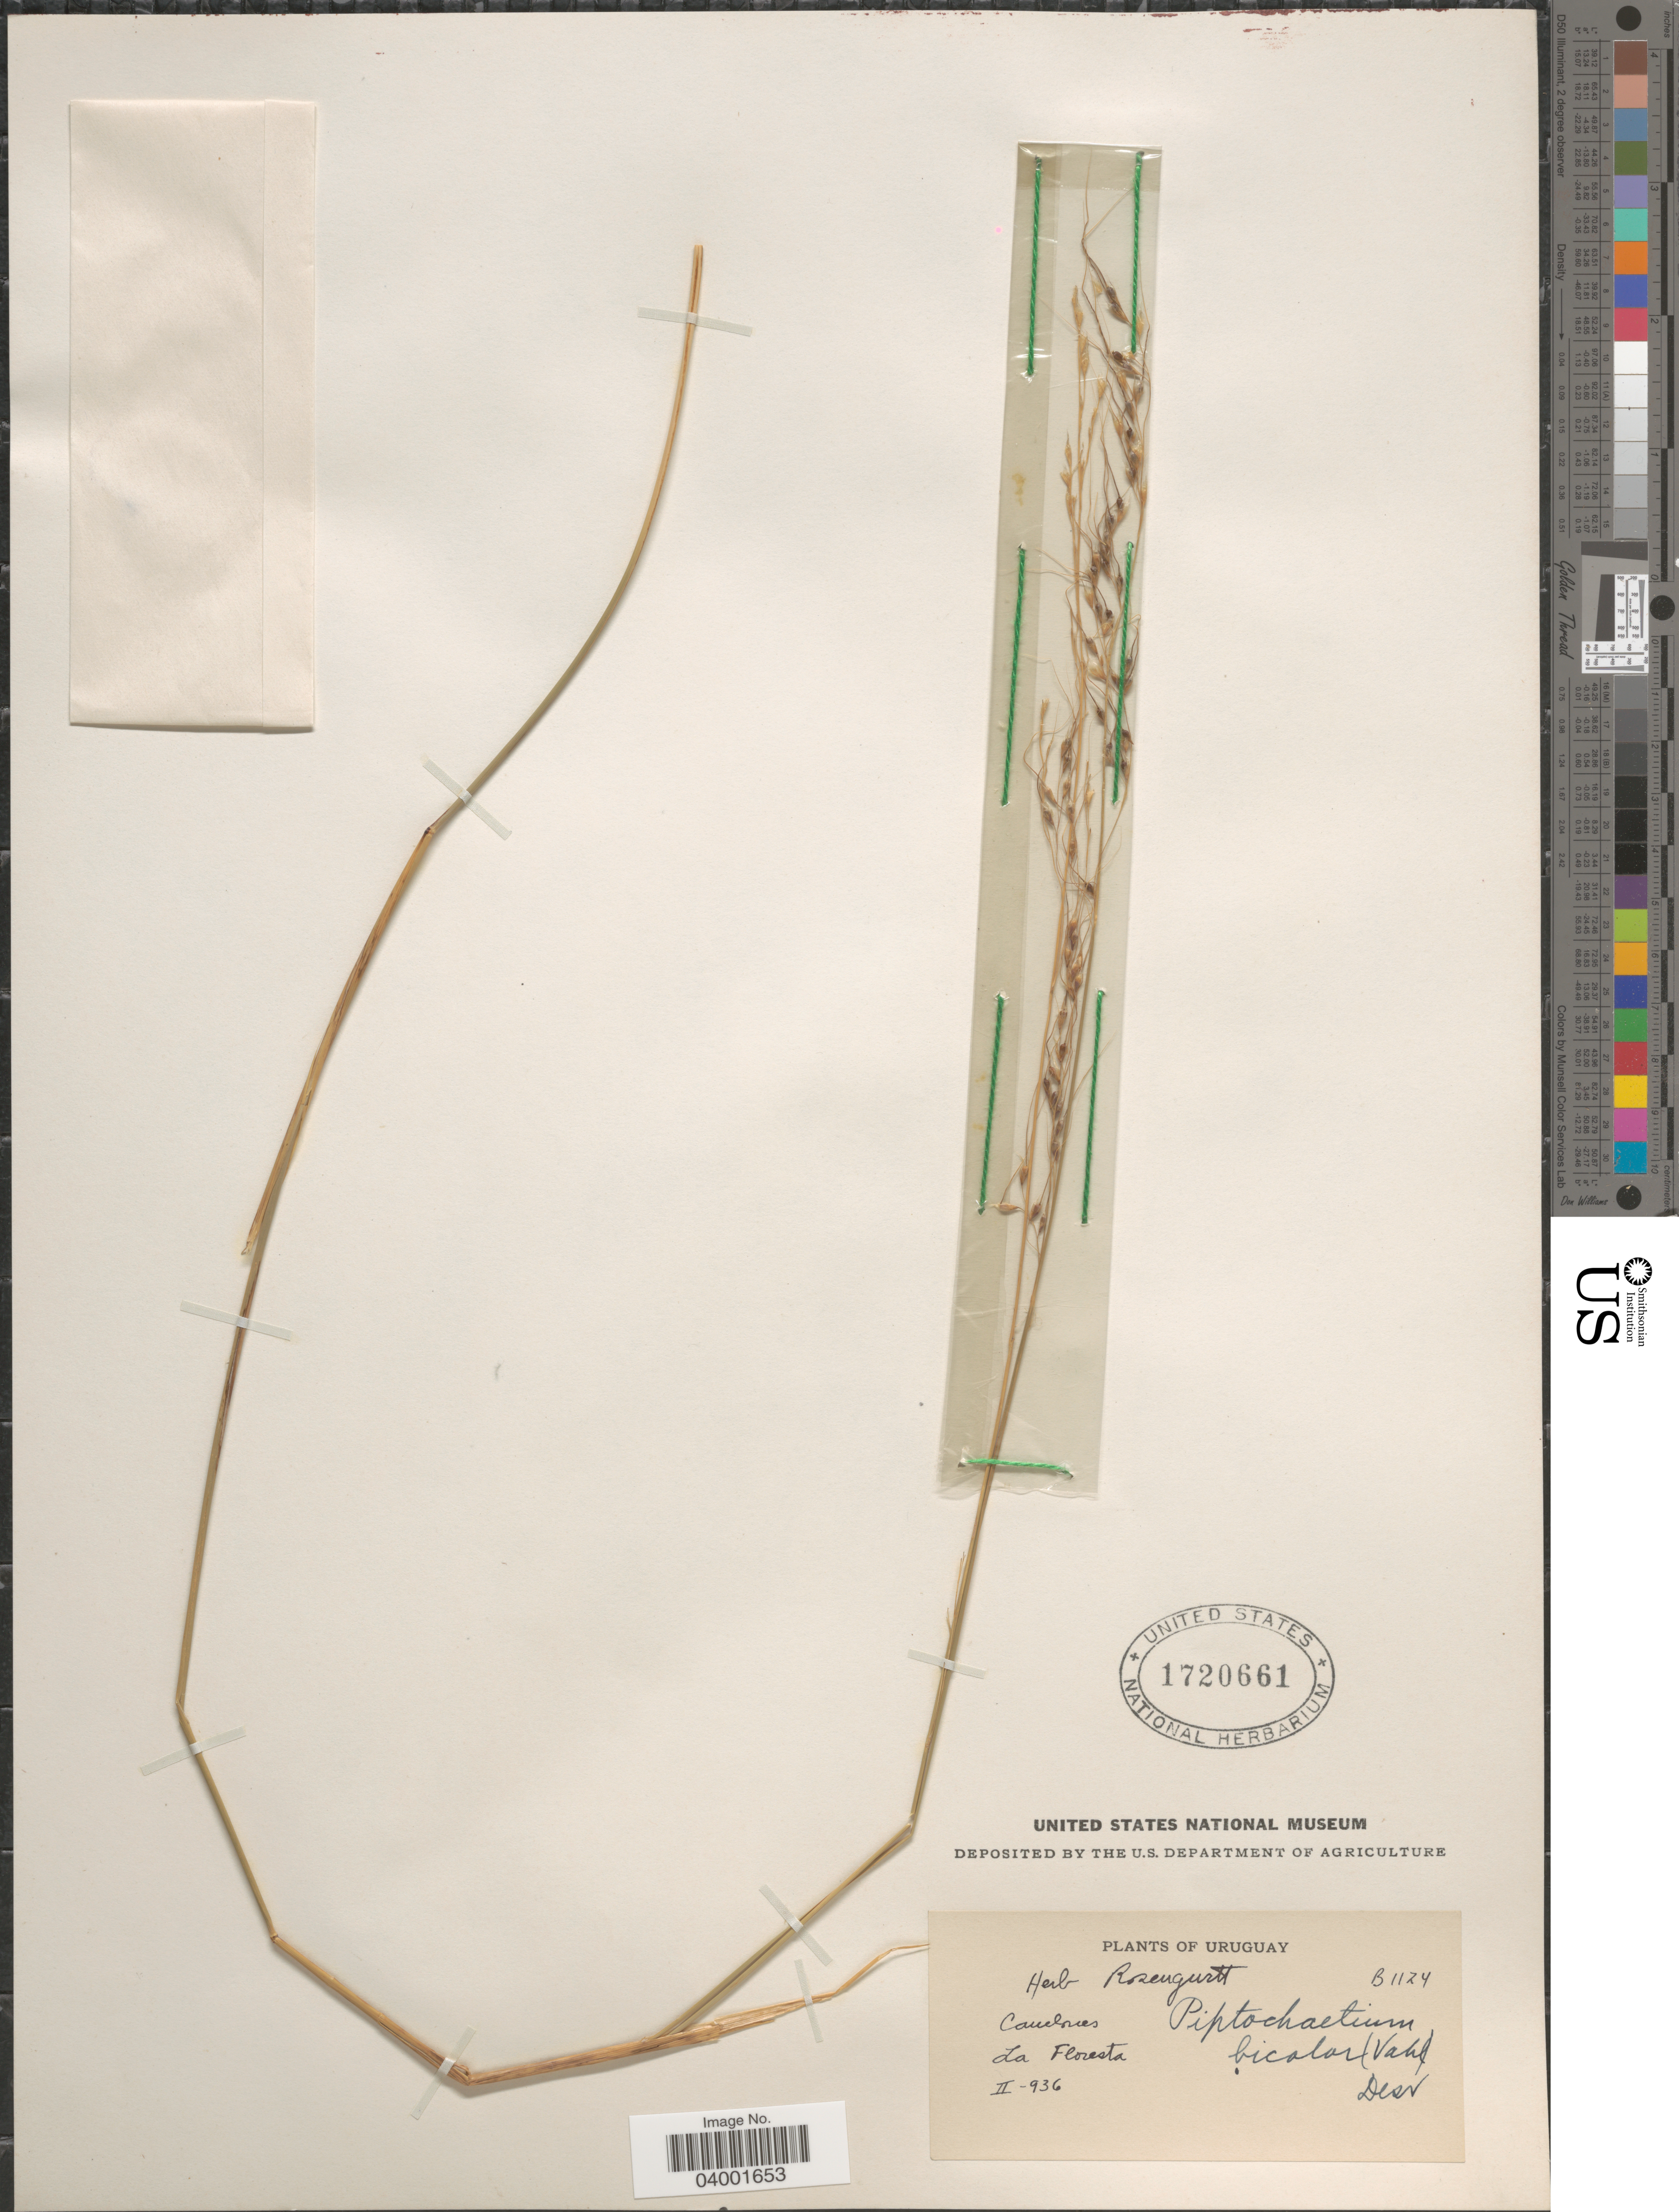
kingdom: Plantae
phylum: Tracheophyta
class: Liliopsida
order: Poales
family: Poaceae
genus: Piptochaetium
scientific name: Piptochaetium bicolor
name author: (Vahl) É. Desv.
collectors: ex herb. Rosengurtt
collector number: B1124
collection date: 1936-02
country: Uruguay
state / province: Canelones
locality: La Floresta.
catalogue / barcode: US 1720661